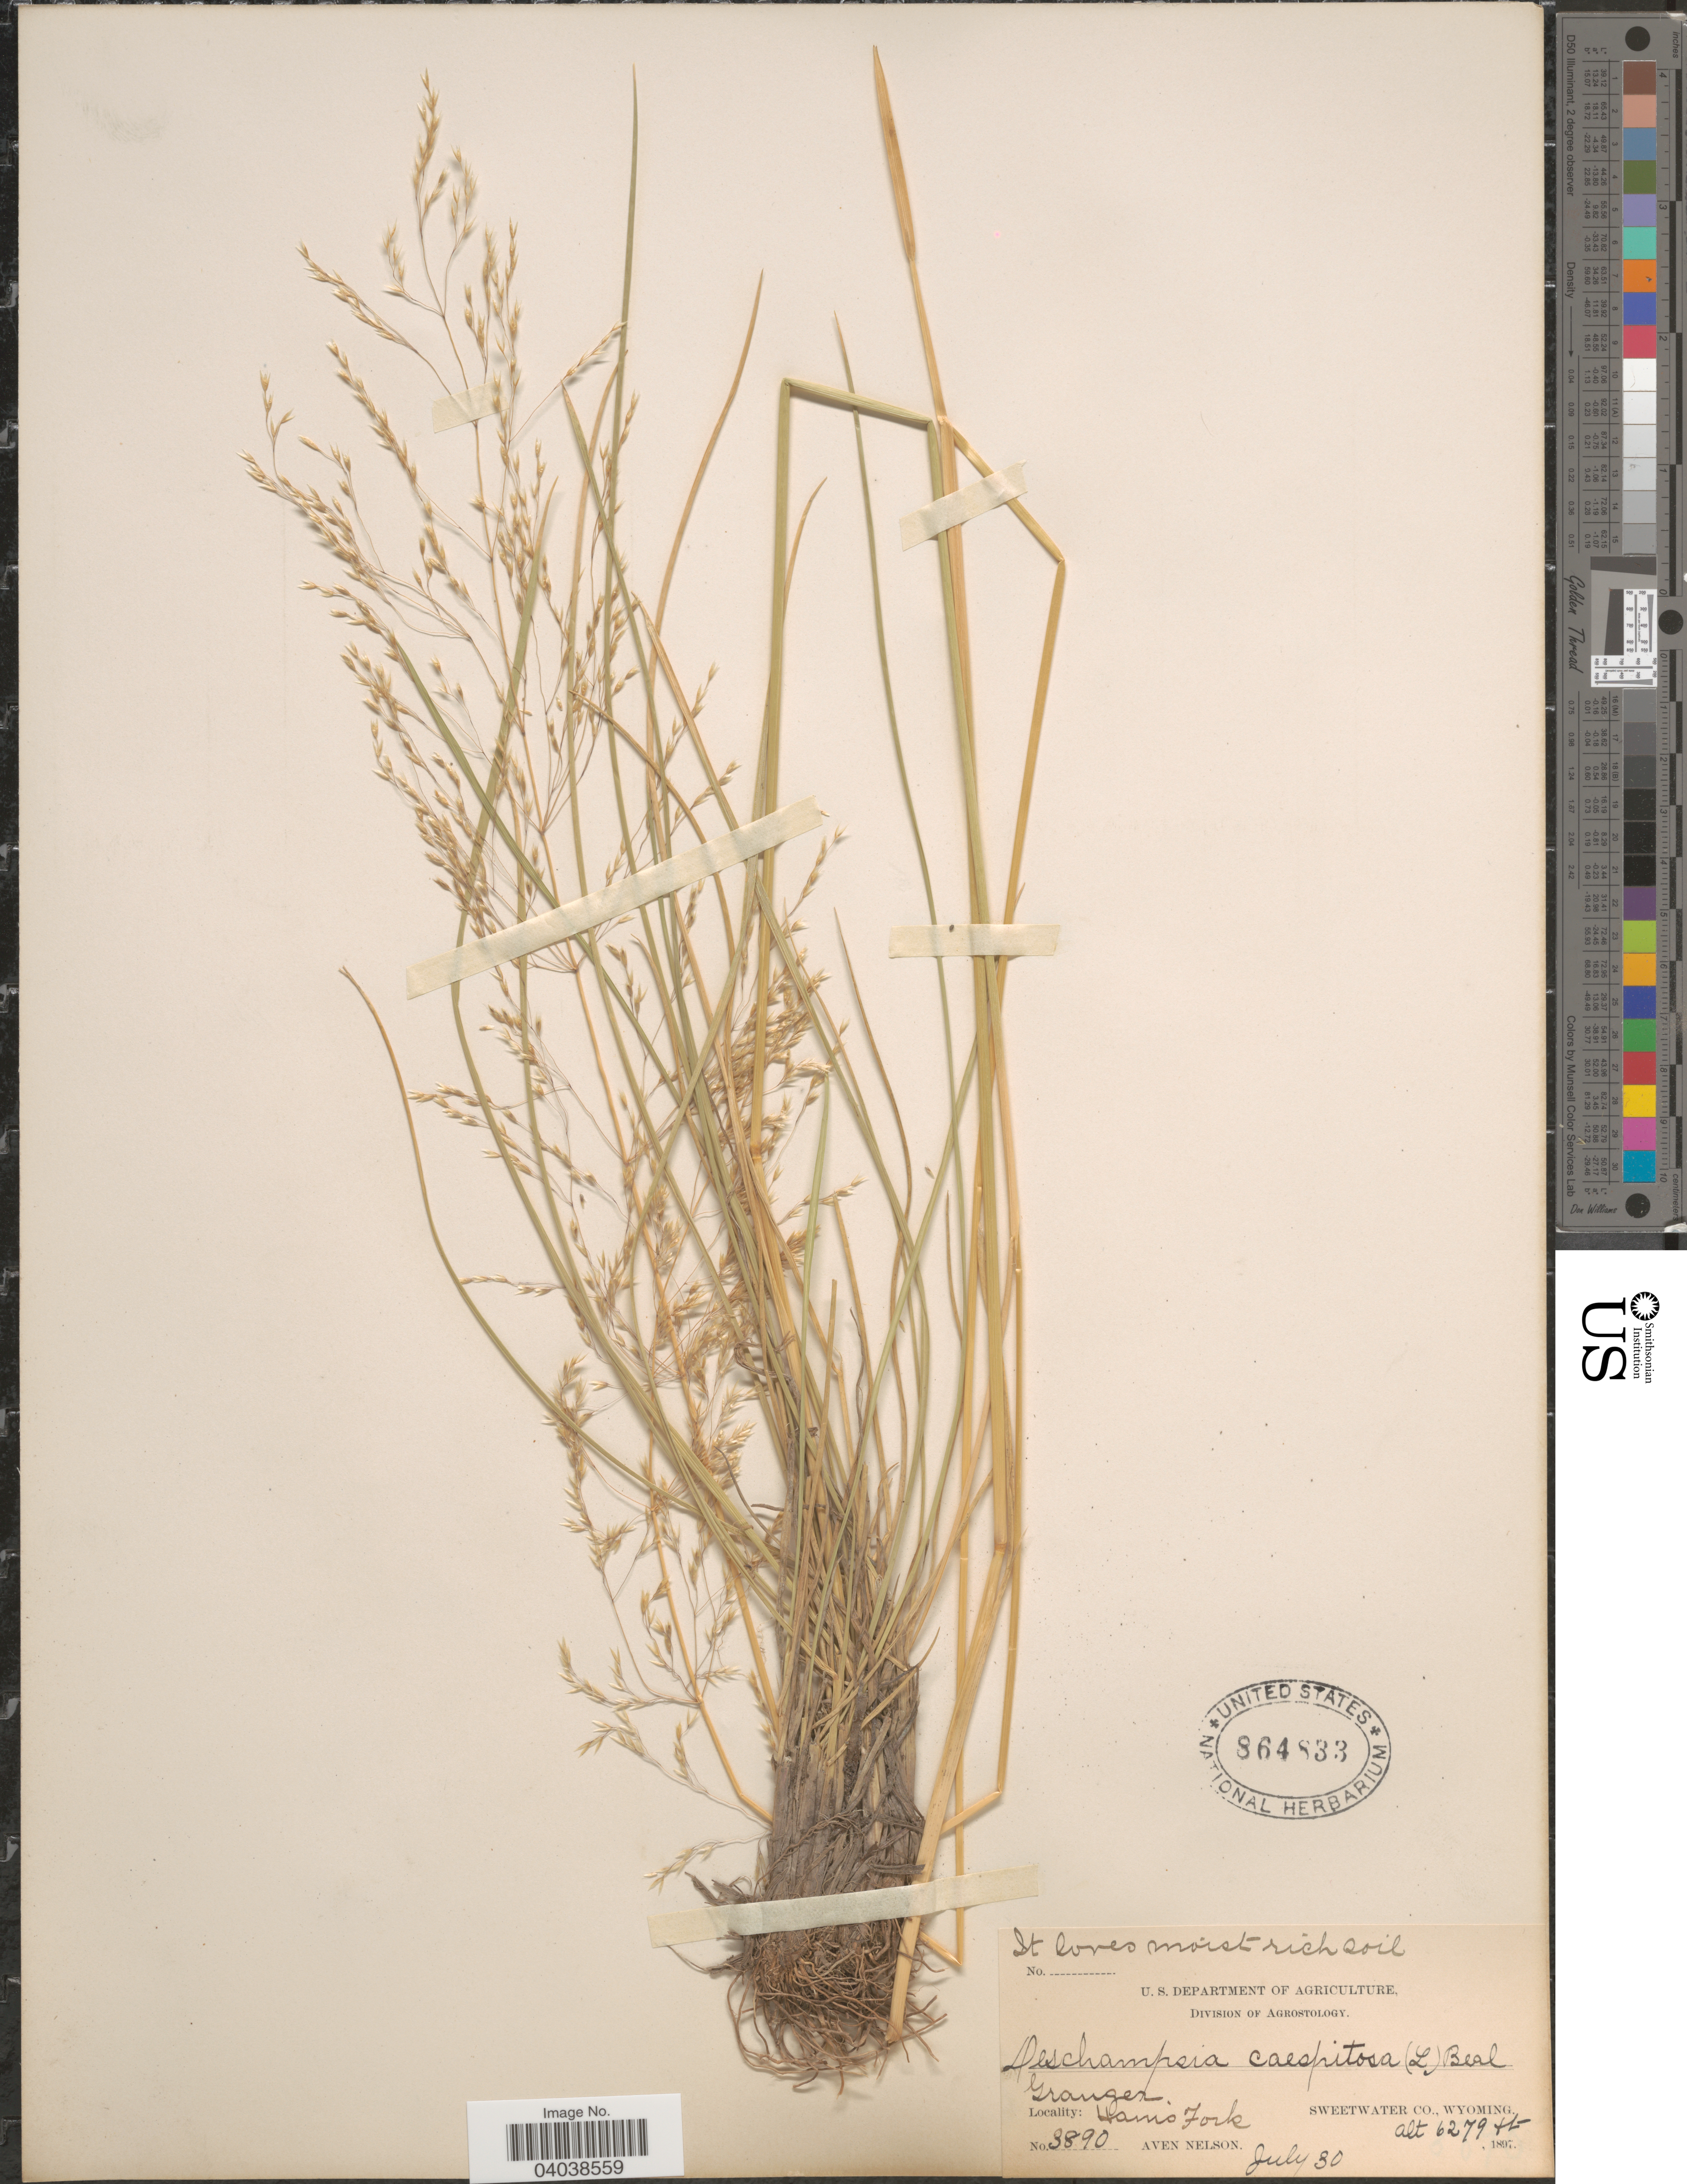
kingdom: Plantae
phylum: Tracheophyta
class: Liliopsida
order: Poales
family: Poaceae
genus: Deschampsia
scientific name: Deschampsia cespitosa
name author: (L.) P. Beauv.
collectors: A. Nelson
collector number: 3890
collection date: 1897-07-30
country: United States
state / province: Wyoming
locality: Grangen. Ham's Fork, Sweetwater Co.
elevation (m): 1914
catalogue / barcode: US 864833